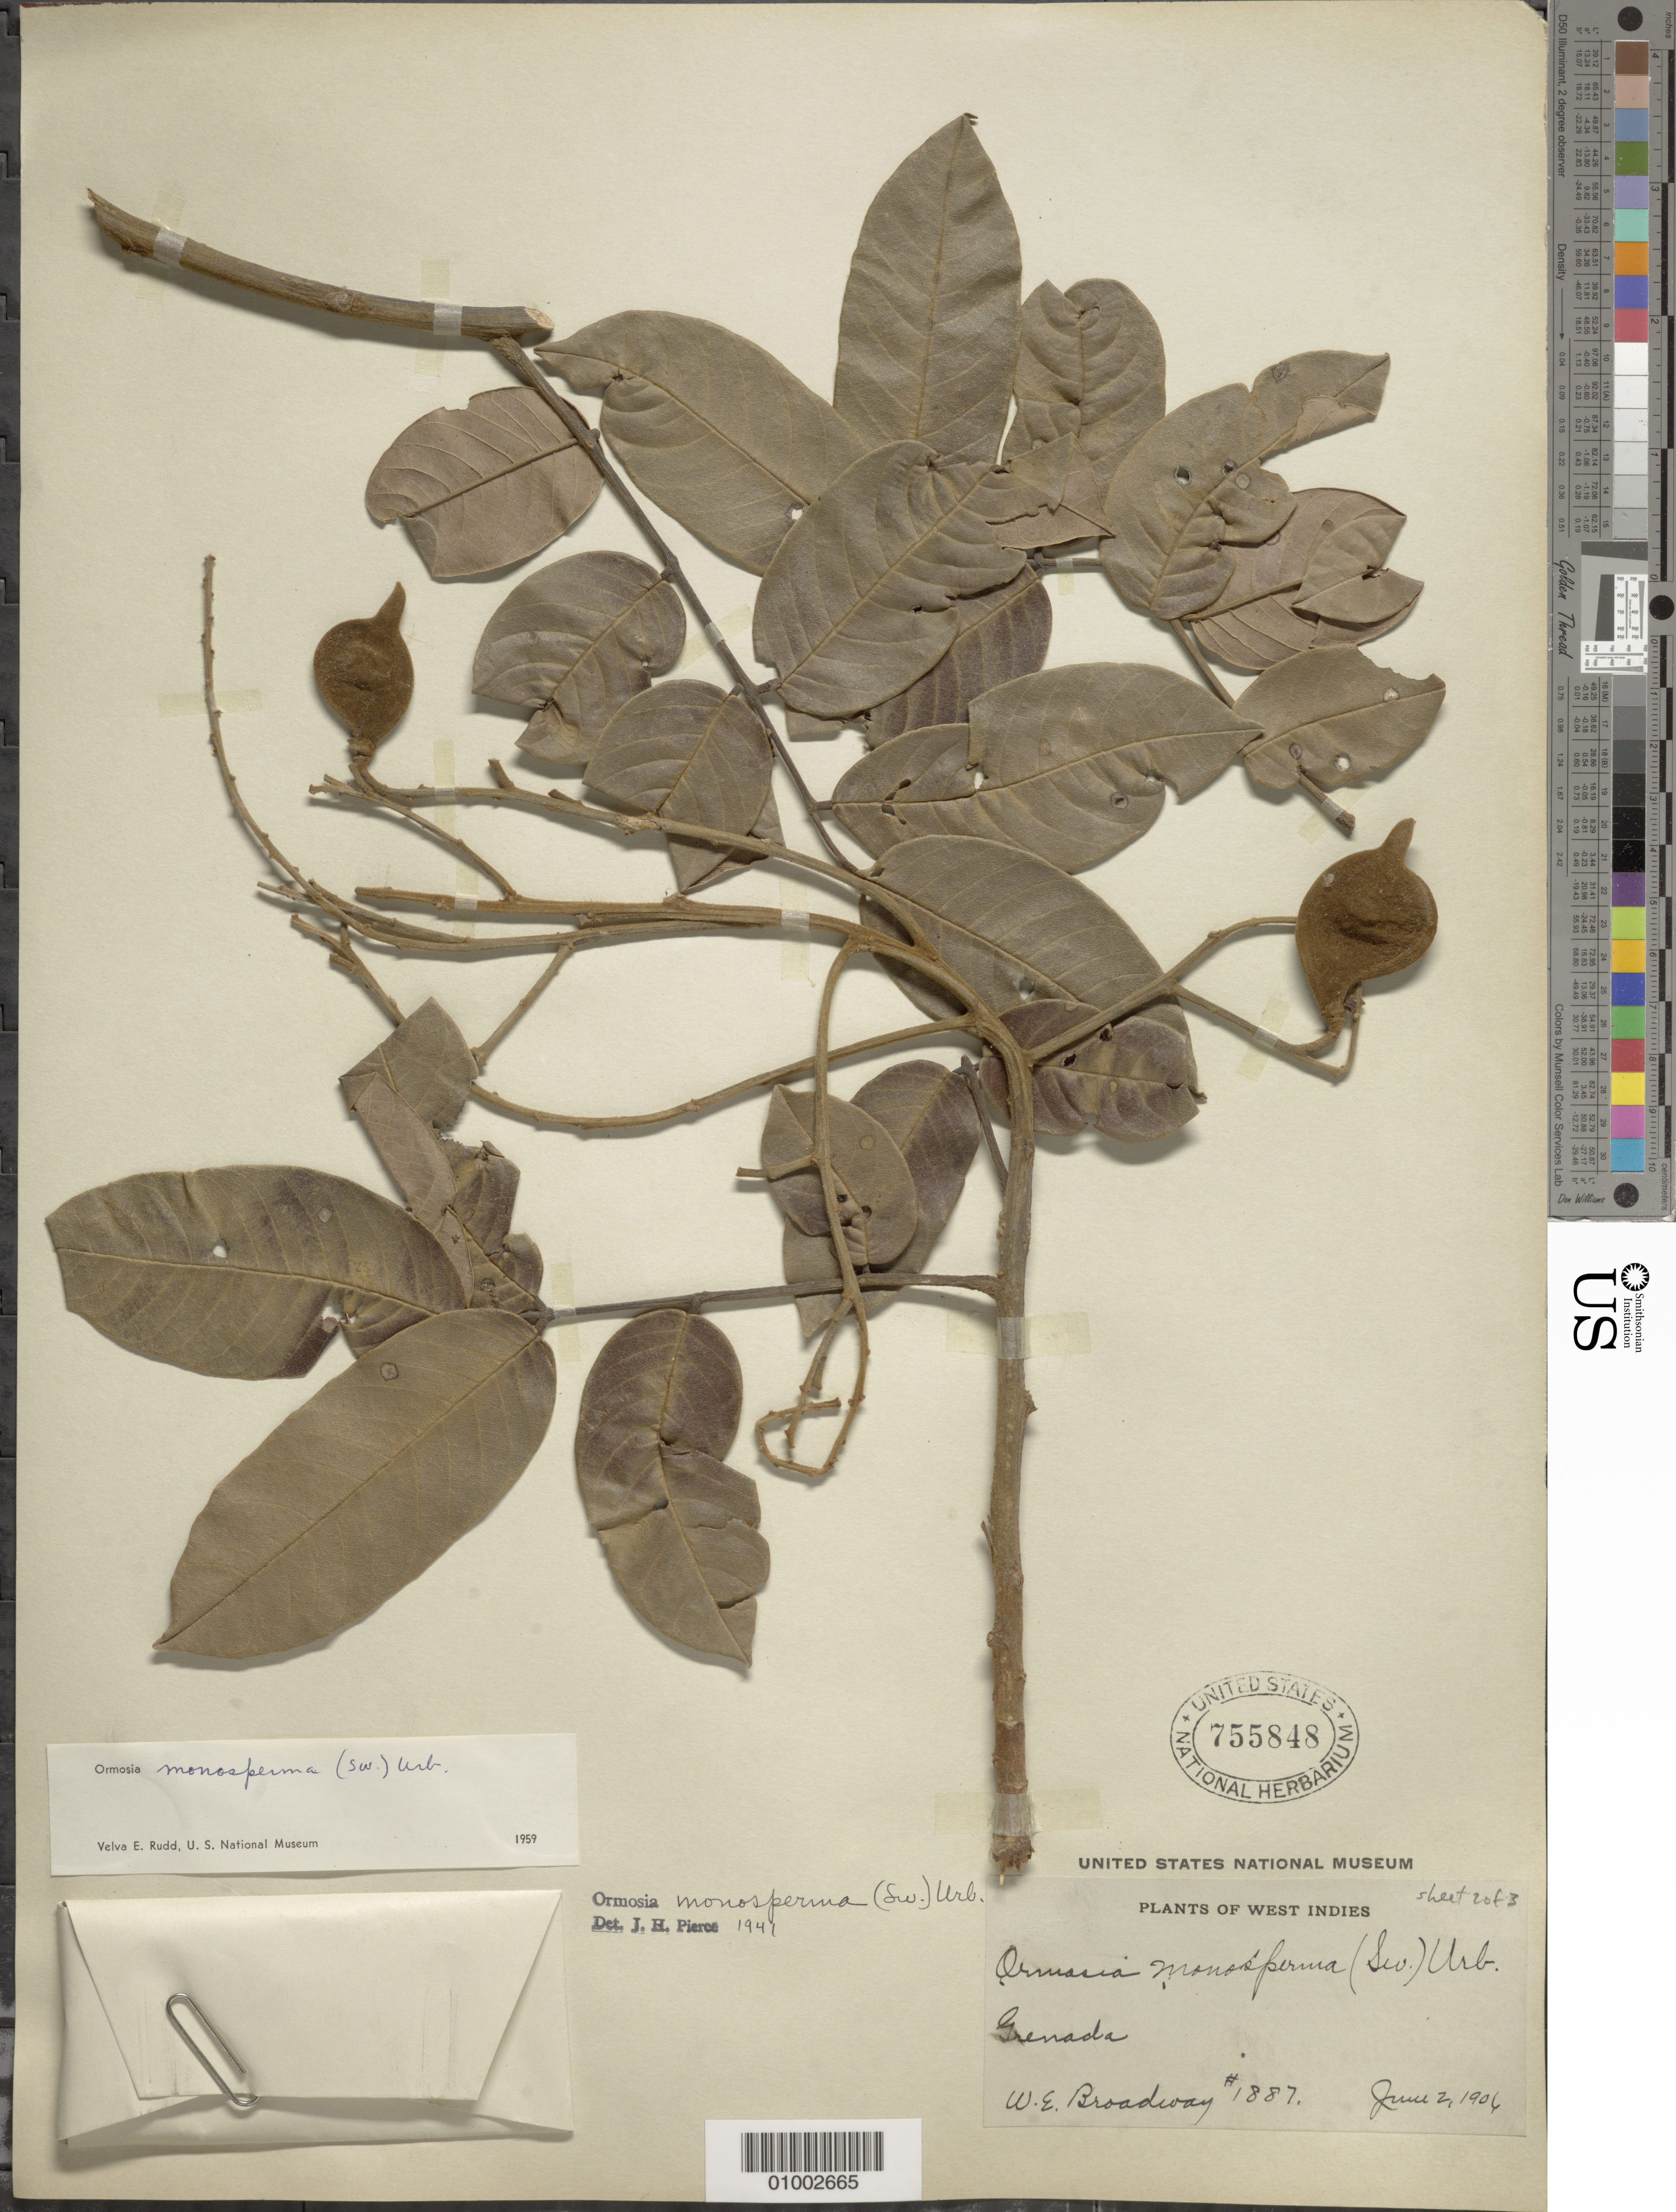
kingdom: Plantae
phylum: Tracheophyta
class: Magnoliopsida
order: Fabales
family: Fabaceae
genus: Ormosia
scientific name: Ormosia monosperma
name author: (Sw.) Urb.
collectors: W. E. Broadway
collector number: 1887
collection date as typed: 02 Jun 1906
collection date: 1906-06-02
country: Grenada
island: Grenada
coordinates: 0 N, 0 E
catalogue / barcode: US 755848